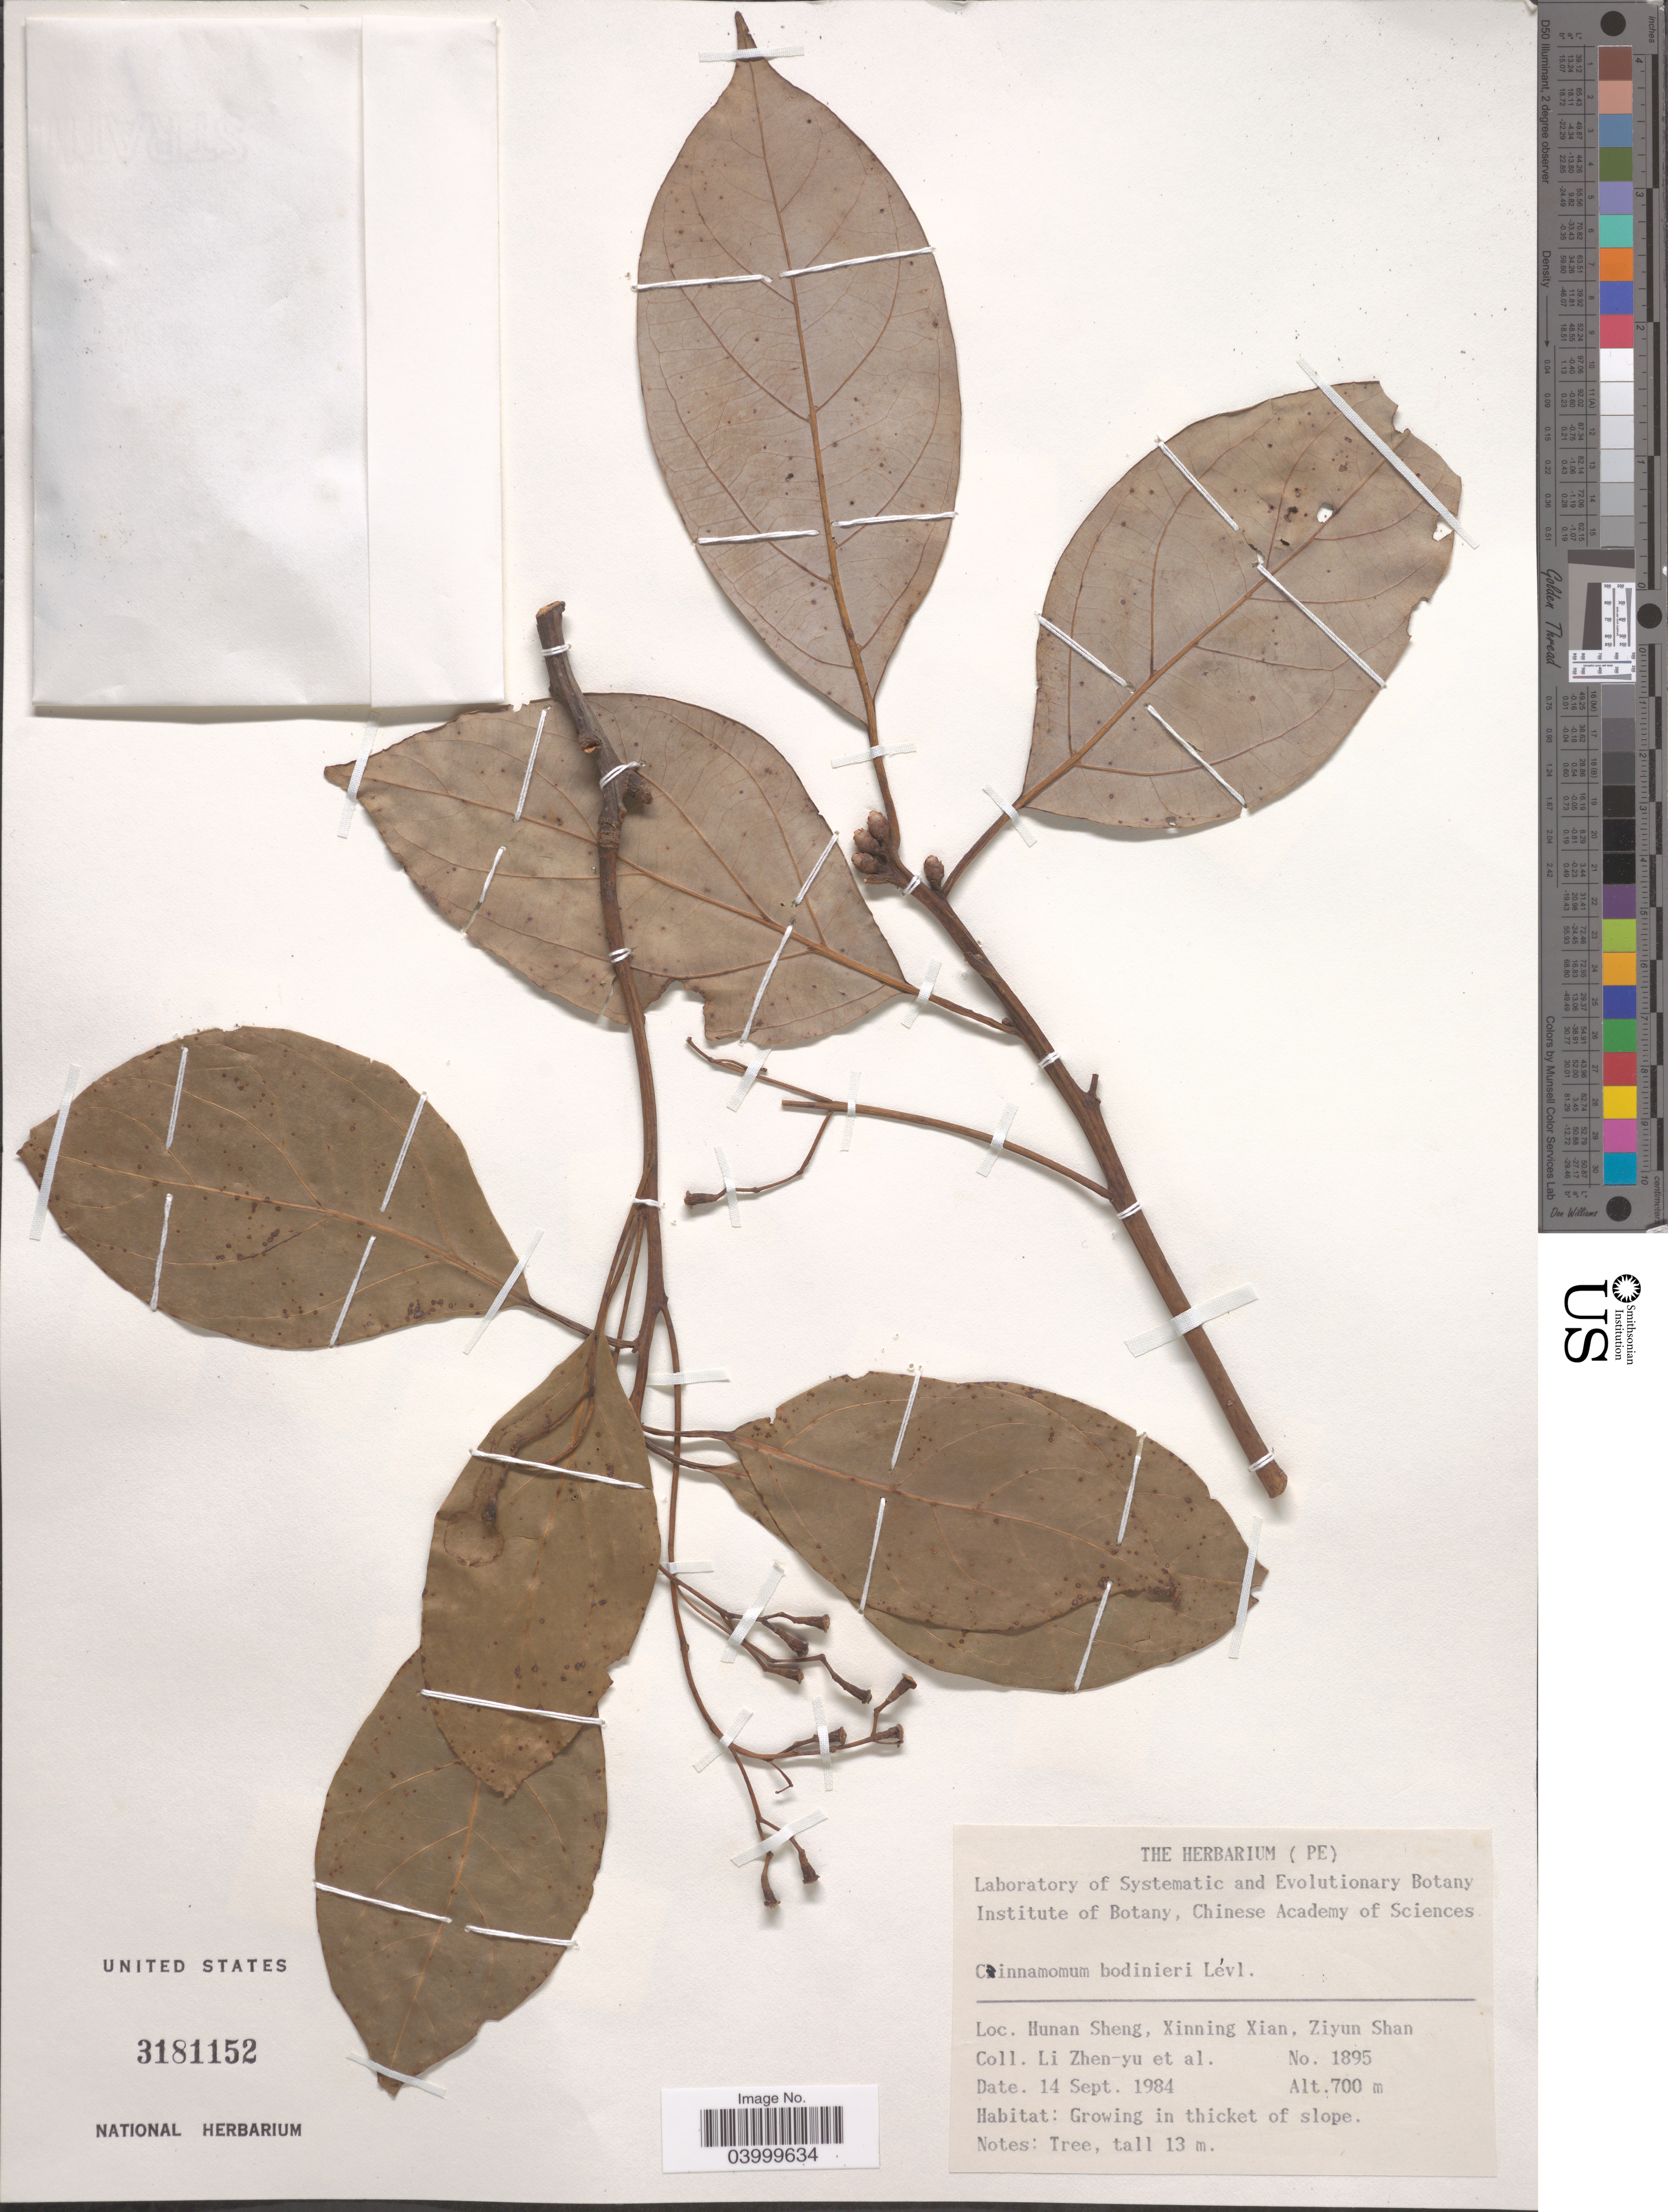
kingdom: Plantae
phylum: Tracheophyta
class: Magnoliopsida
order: Laurales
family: Lauraceae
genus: Cinnamomum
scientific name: Cinnamomum bodinieri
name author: H. Lév.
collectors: Z. Y. Li & et al.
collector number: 1895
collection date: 1984-09-14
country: China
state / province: Hunan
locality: Hunan Sheng, Xinning Xian, Ziyun Shan.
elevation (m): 700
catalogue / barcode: US 3181152